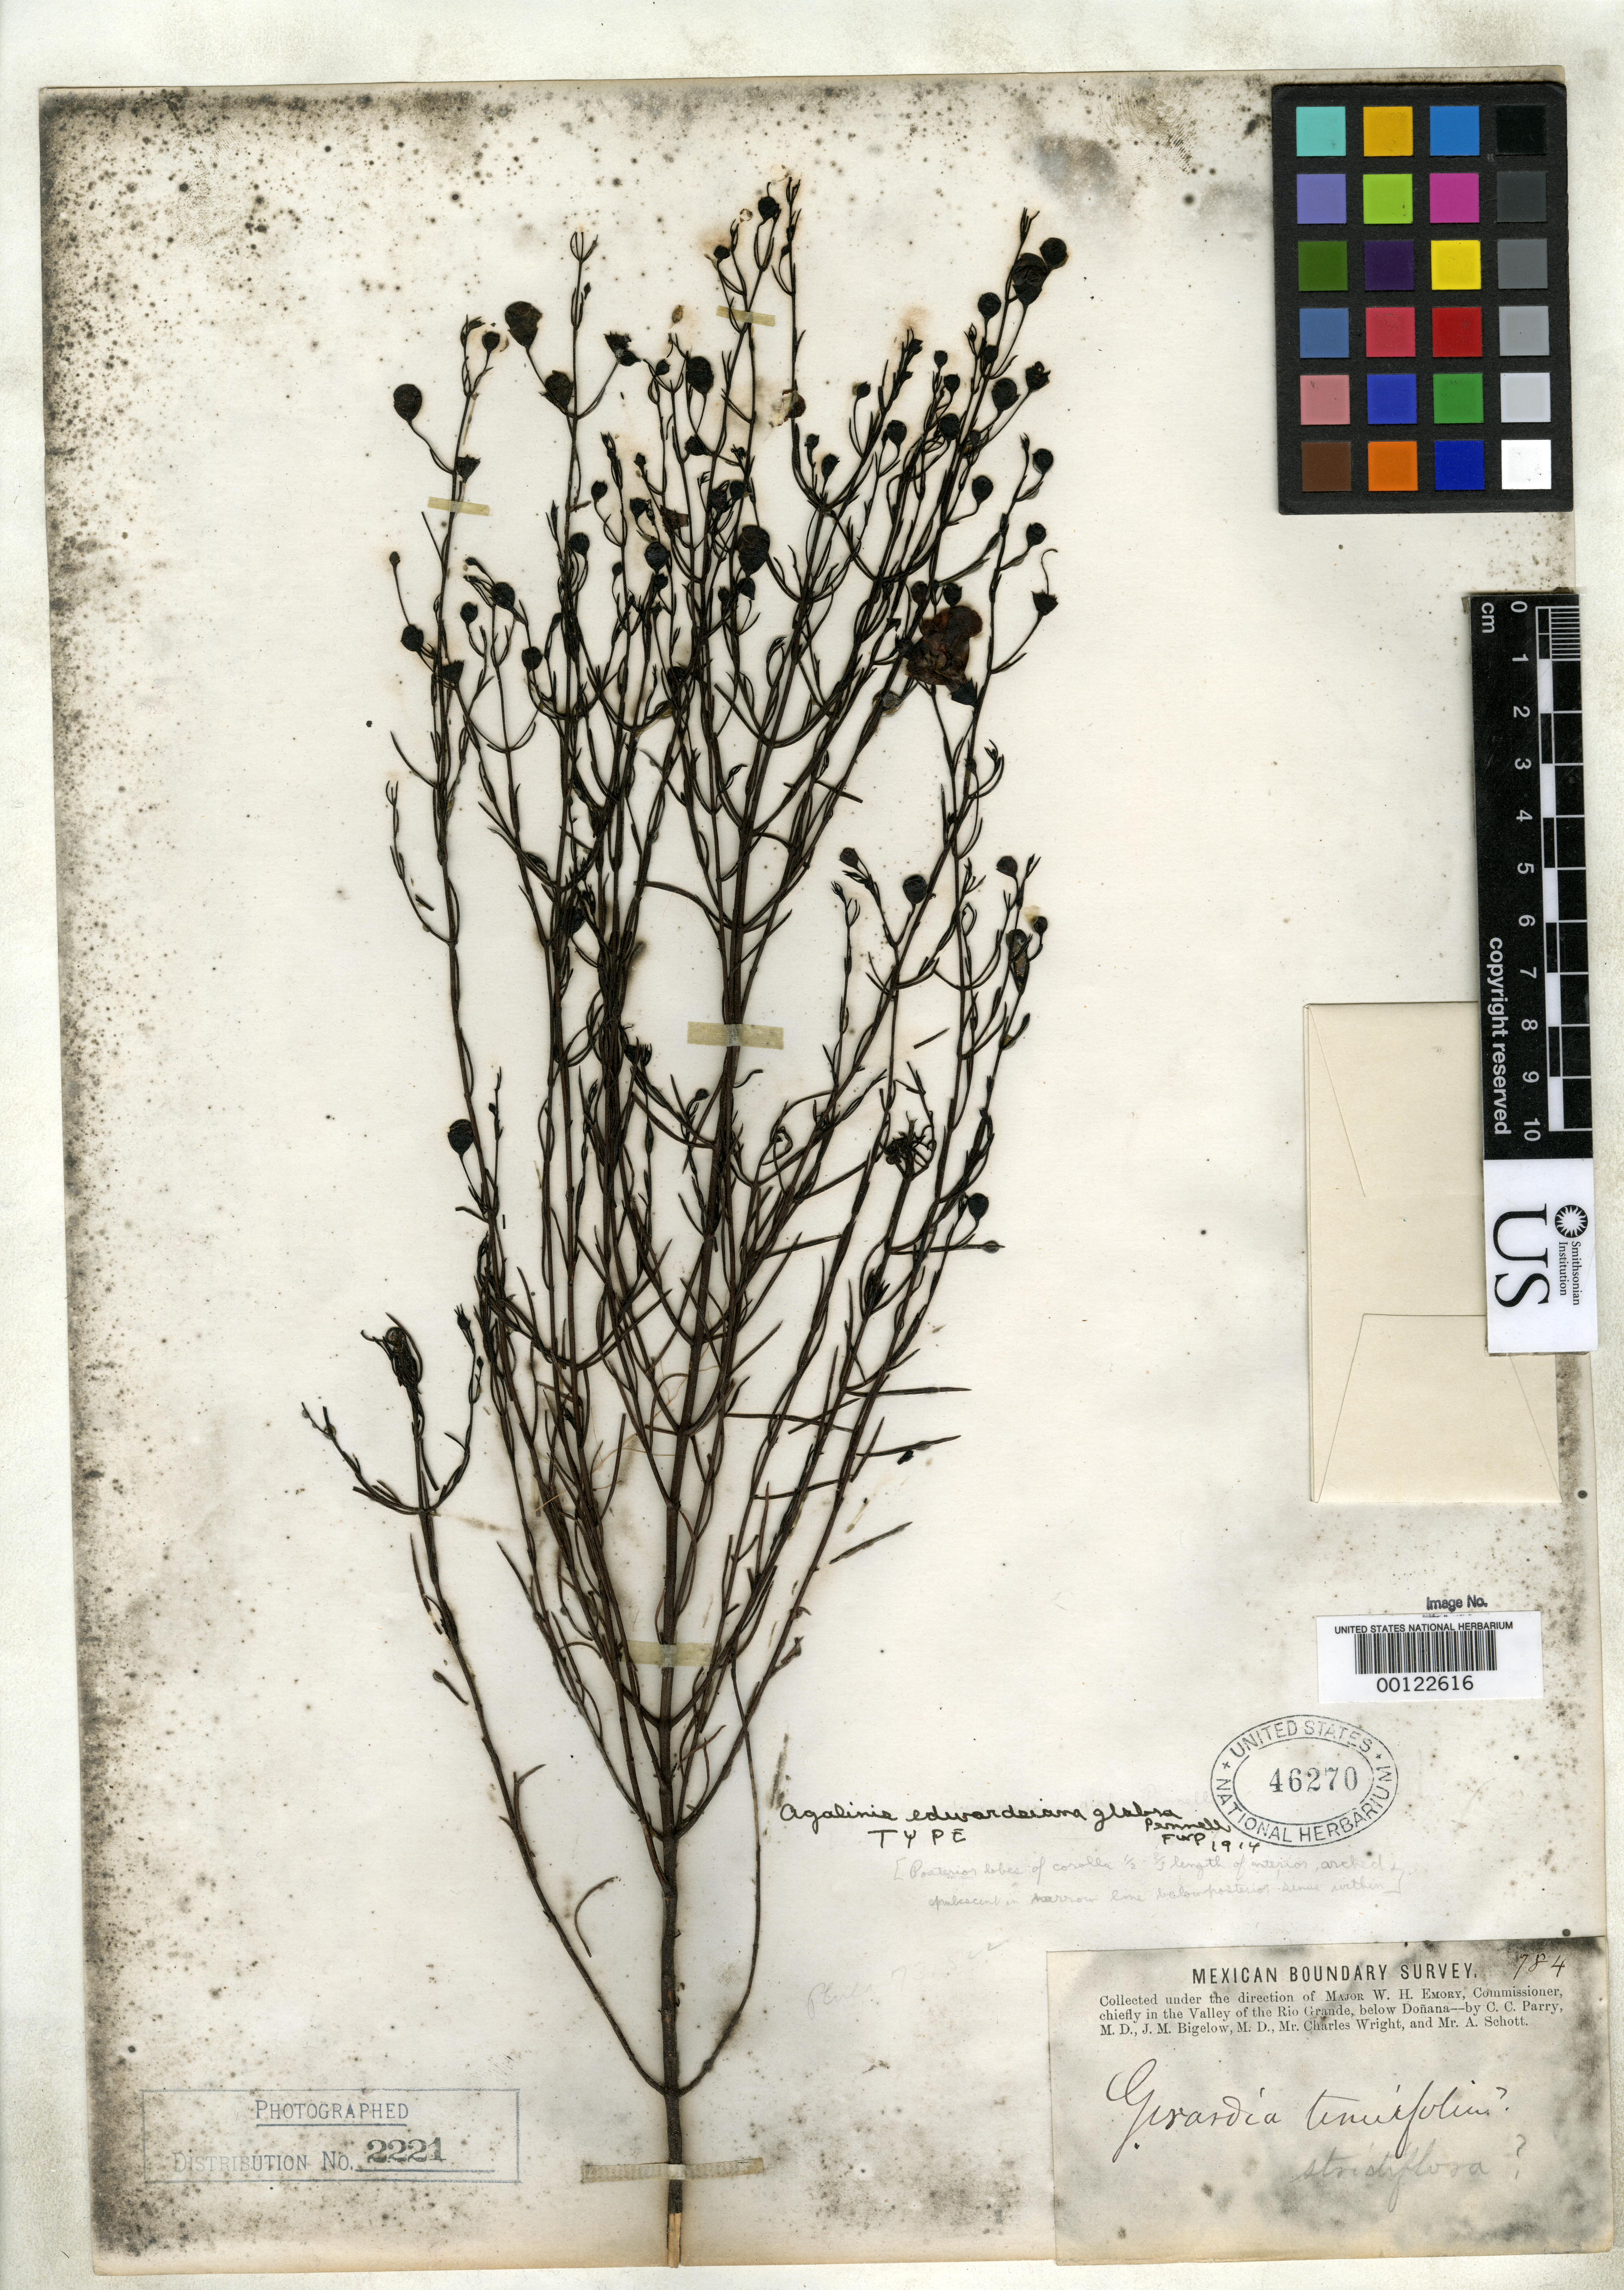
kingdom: Plantae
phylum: Tracheophyta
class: Magnoliopsida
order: Lamiales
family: Orobanchaceae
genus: Agalinis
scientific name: Agalinis edwardsiana var. glabra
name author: Pennell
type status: Holotype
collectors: C. C. Parry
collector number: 784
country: United States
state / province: Texas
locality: Dona Ana.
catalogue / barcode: US 46270